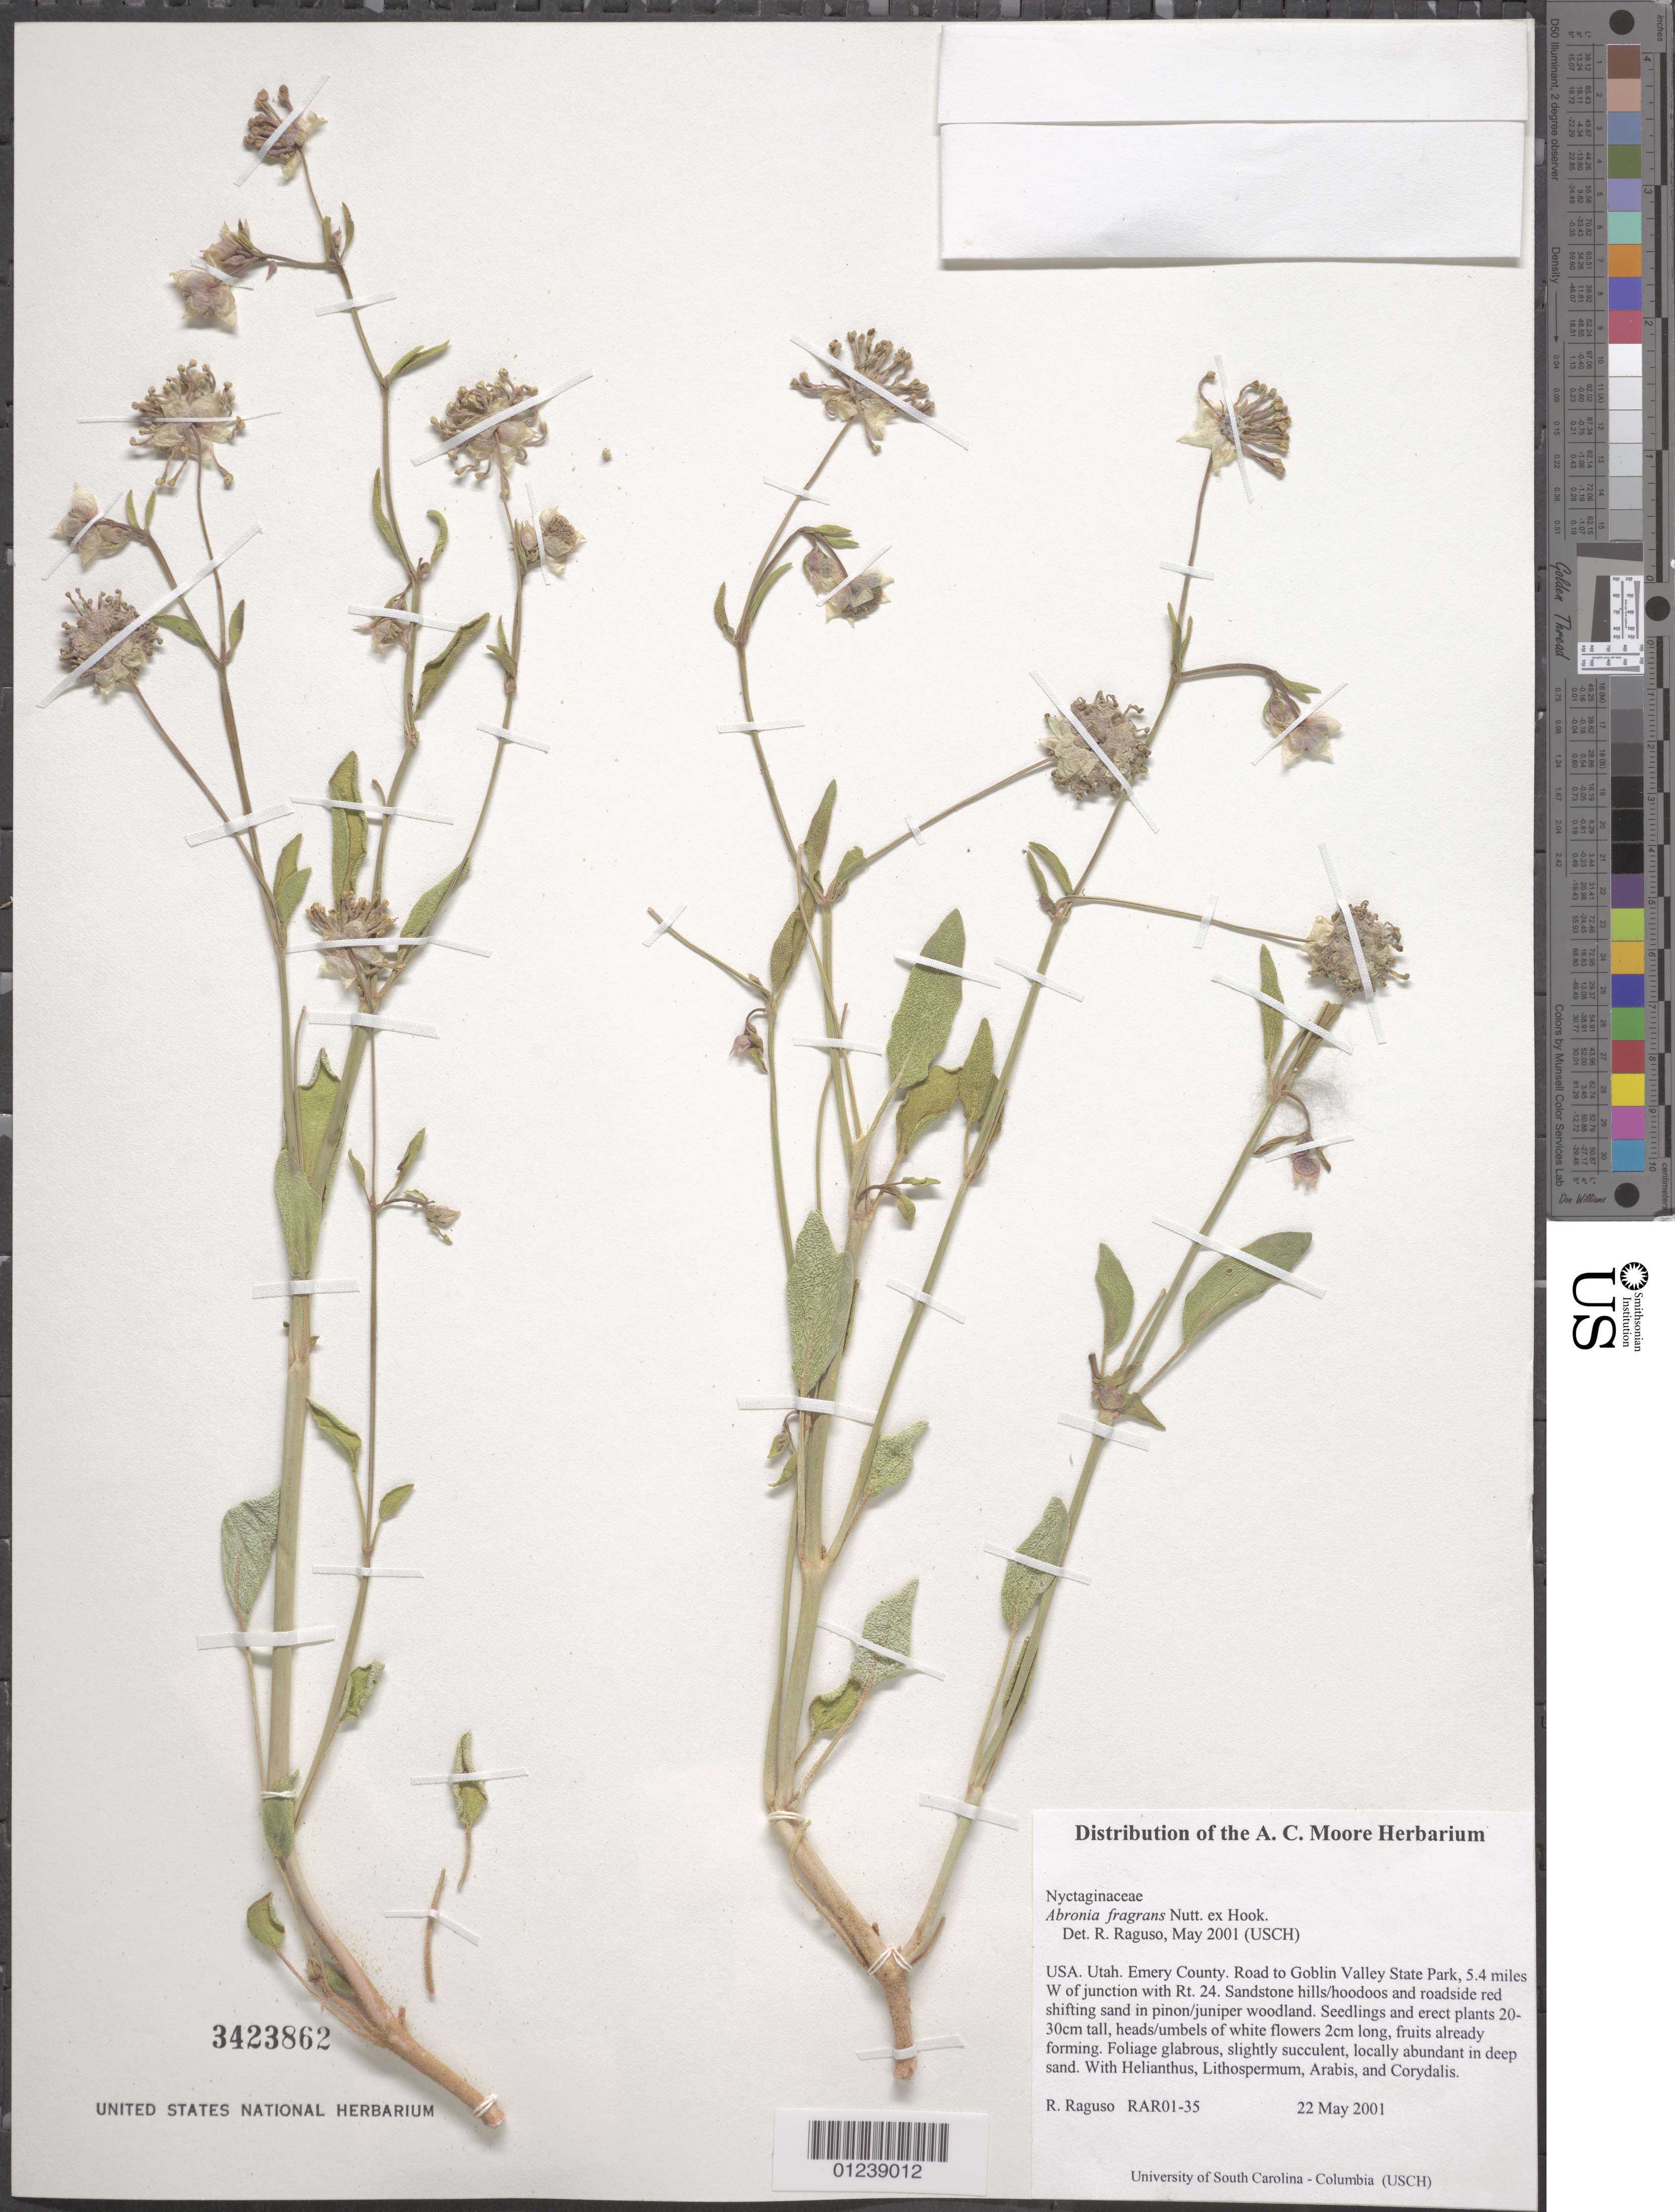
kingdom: Plantae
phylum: Tracheophyta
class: Magnoliopsida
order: Caryophyllales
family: Nyctaginaceae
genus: Abronia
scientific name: Abronia fragrans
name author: Nutt. ex Hook.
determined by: Raguso, Robert A.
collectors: R. Raguso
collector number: RAR01-35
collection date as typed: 22 May 2001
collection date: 2001-05-22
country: United States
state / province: Utah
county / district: Emery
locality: Road to Goblin Valley State Park, 5.4 miles W of junction with Rt. 24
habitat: Sandstone hills/hoodoos and roadside red shifting sand in pinon/juniper woodland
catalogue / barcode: US 3423862